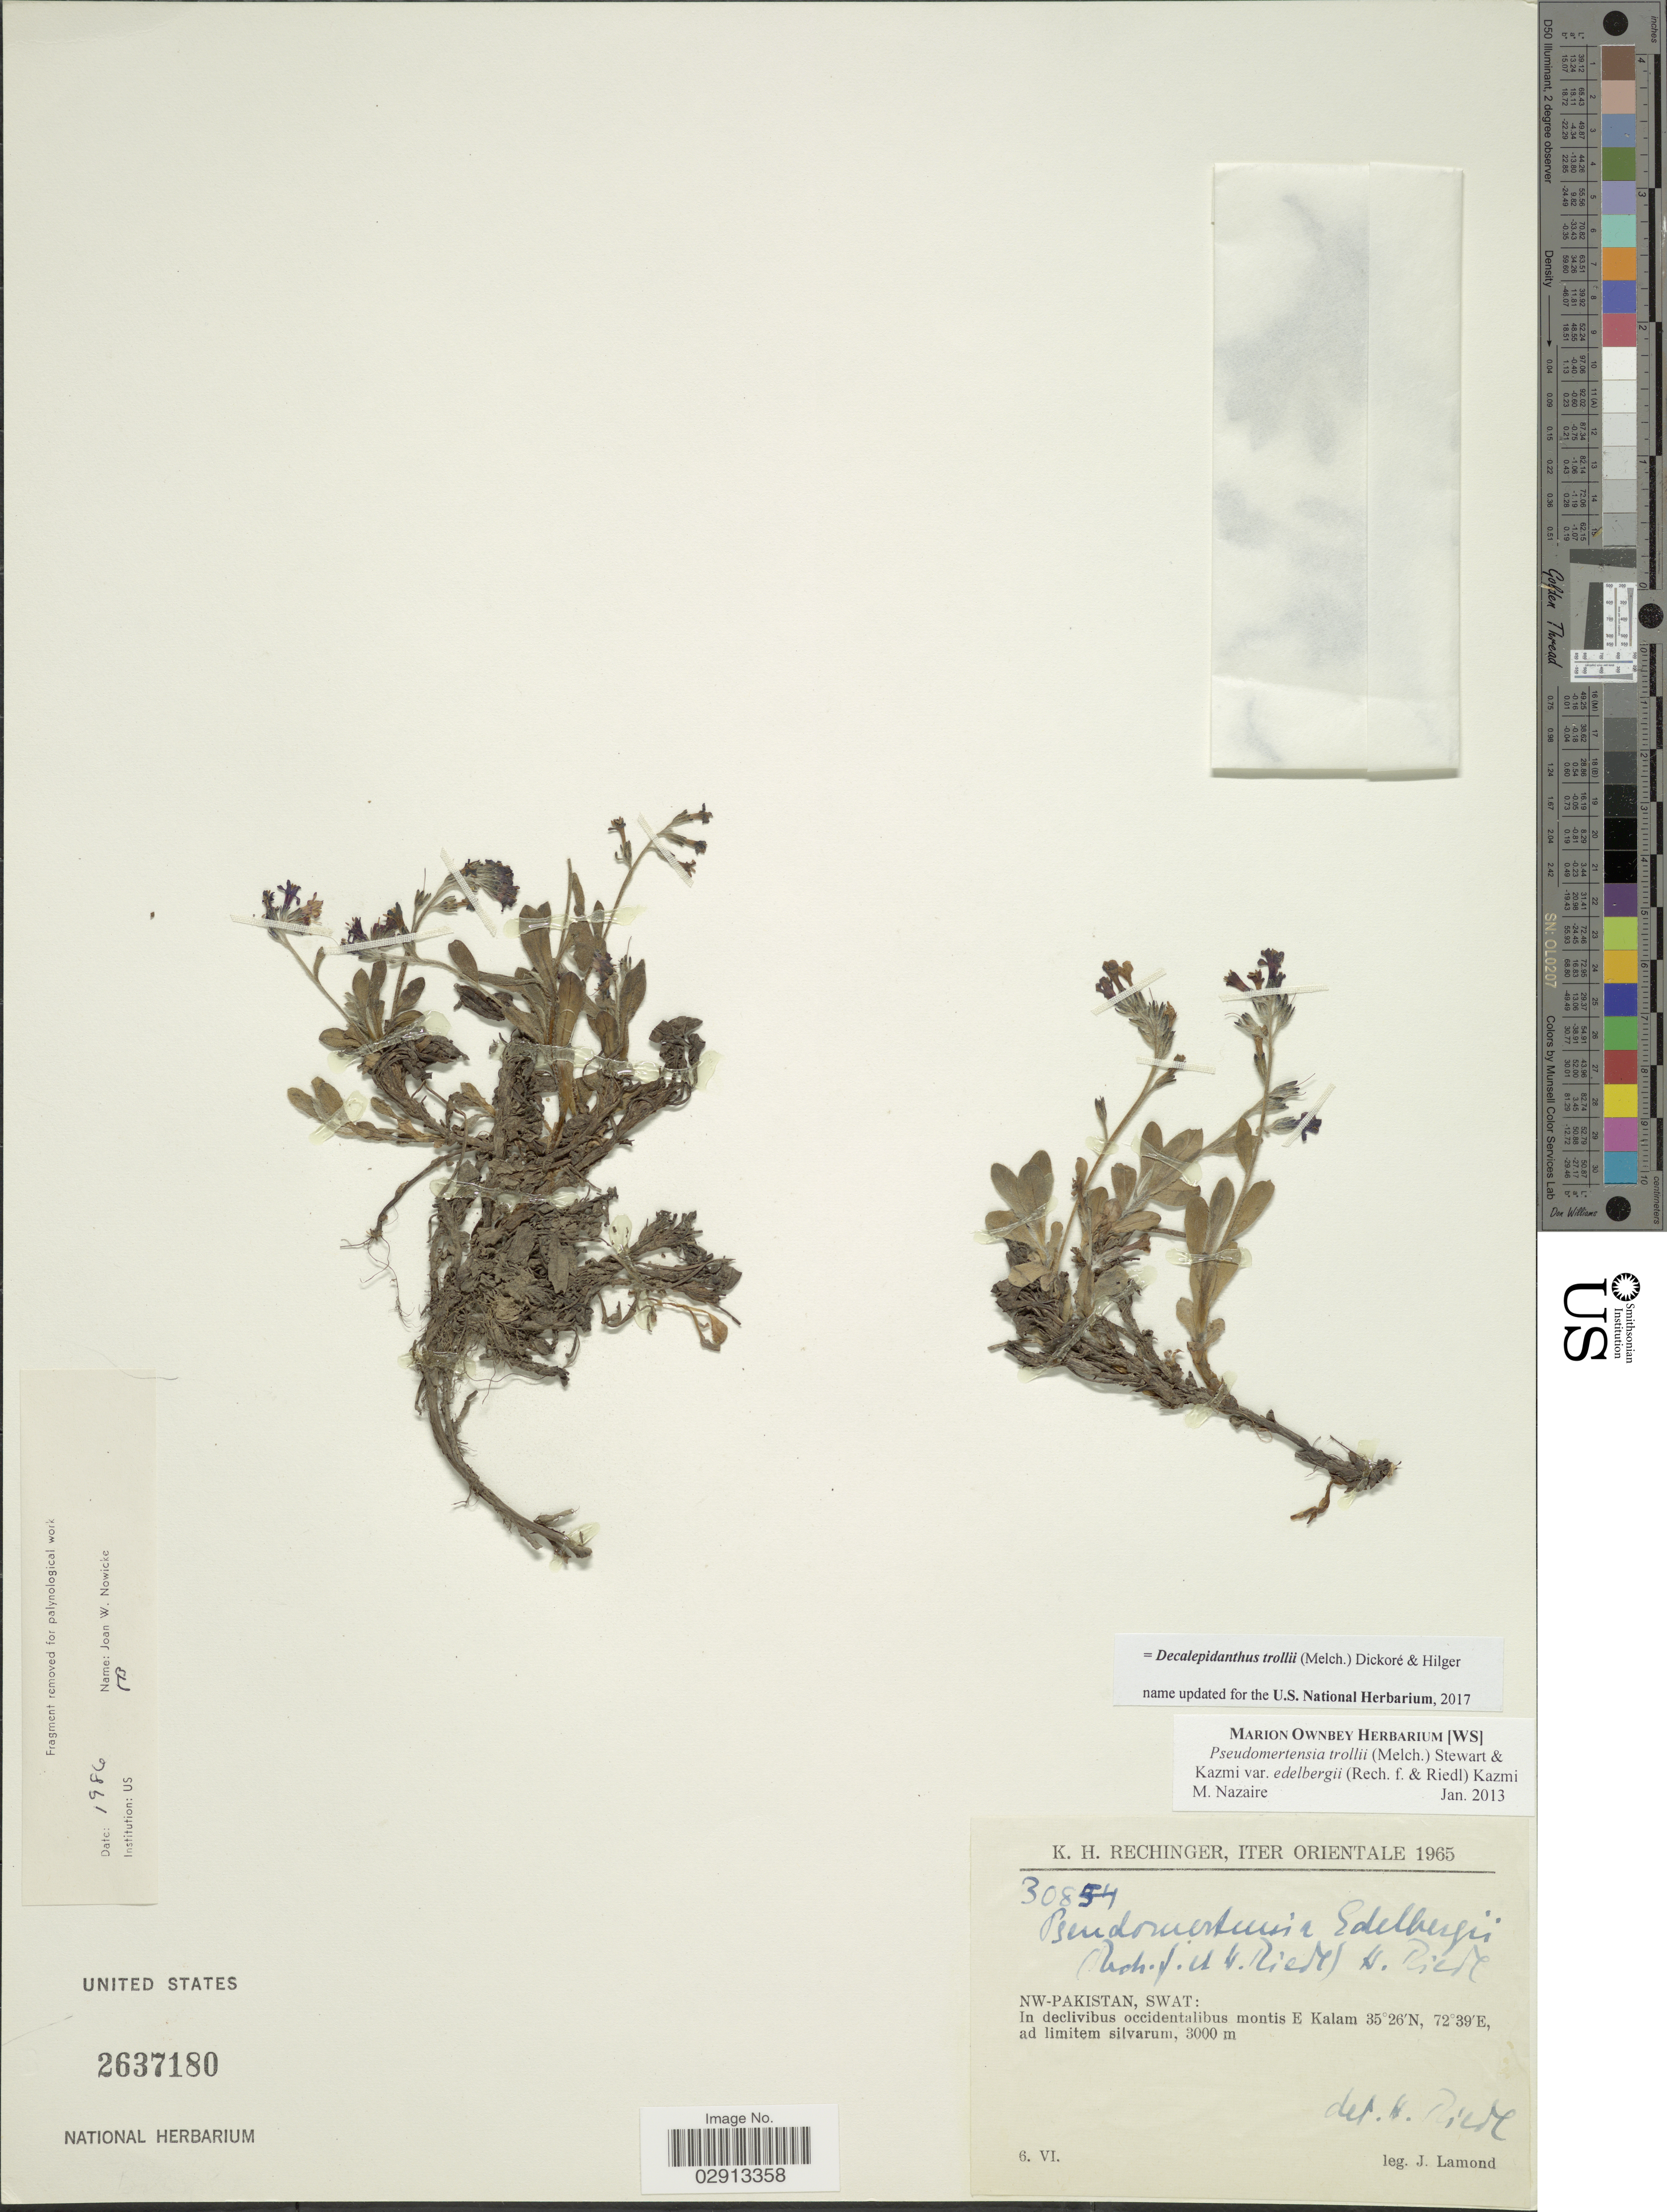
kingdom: Plantae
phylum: Tracheophyta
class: Magnoliopsida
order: Boraginales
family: Boraginaceae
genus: Decalepidanthus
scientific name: Decalepidanthus trollii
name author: (Melch.) Dickoré & Hilger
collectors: J. Lamond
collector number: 30854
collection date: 1965-06-06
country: Pakistan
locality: Orientale. NW-Pakistan, Swat: In declivibus occidentalibus montis E Kalam, ad limitem silvarum.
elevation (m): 3000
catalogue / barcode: US 2637180